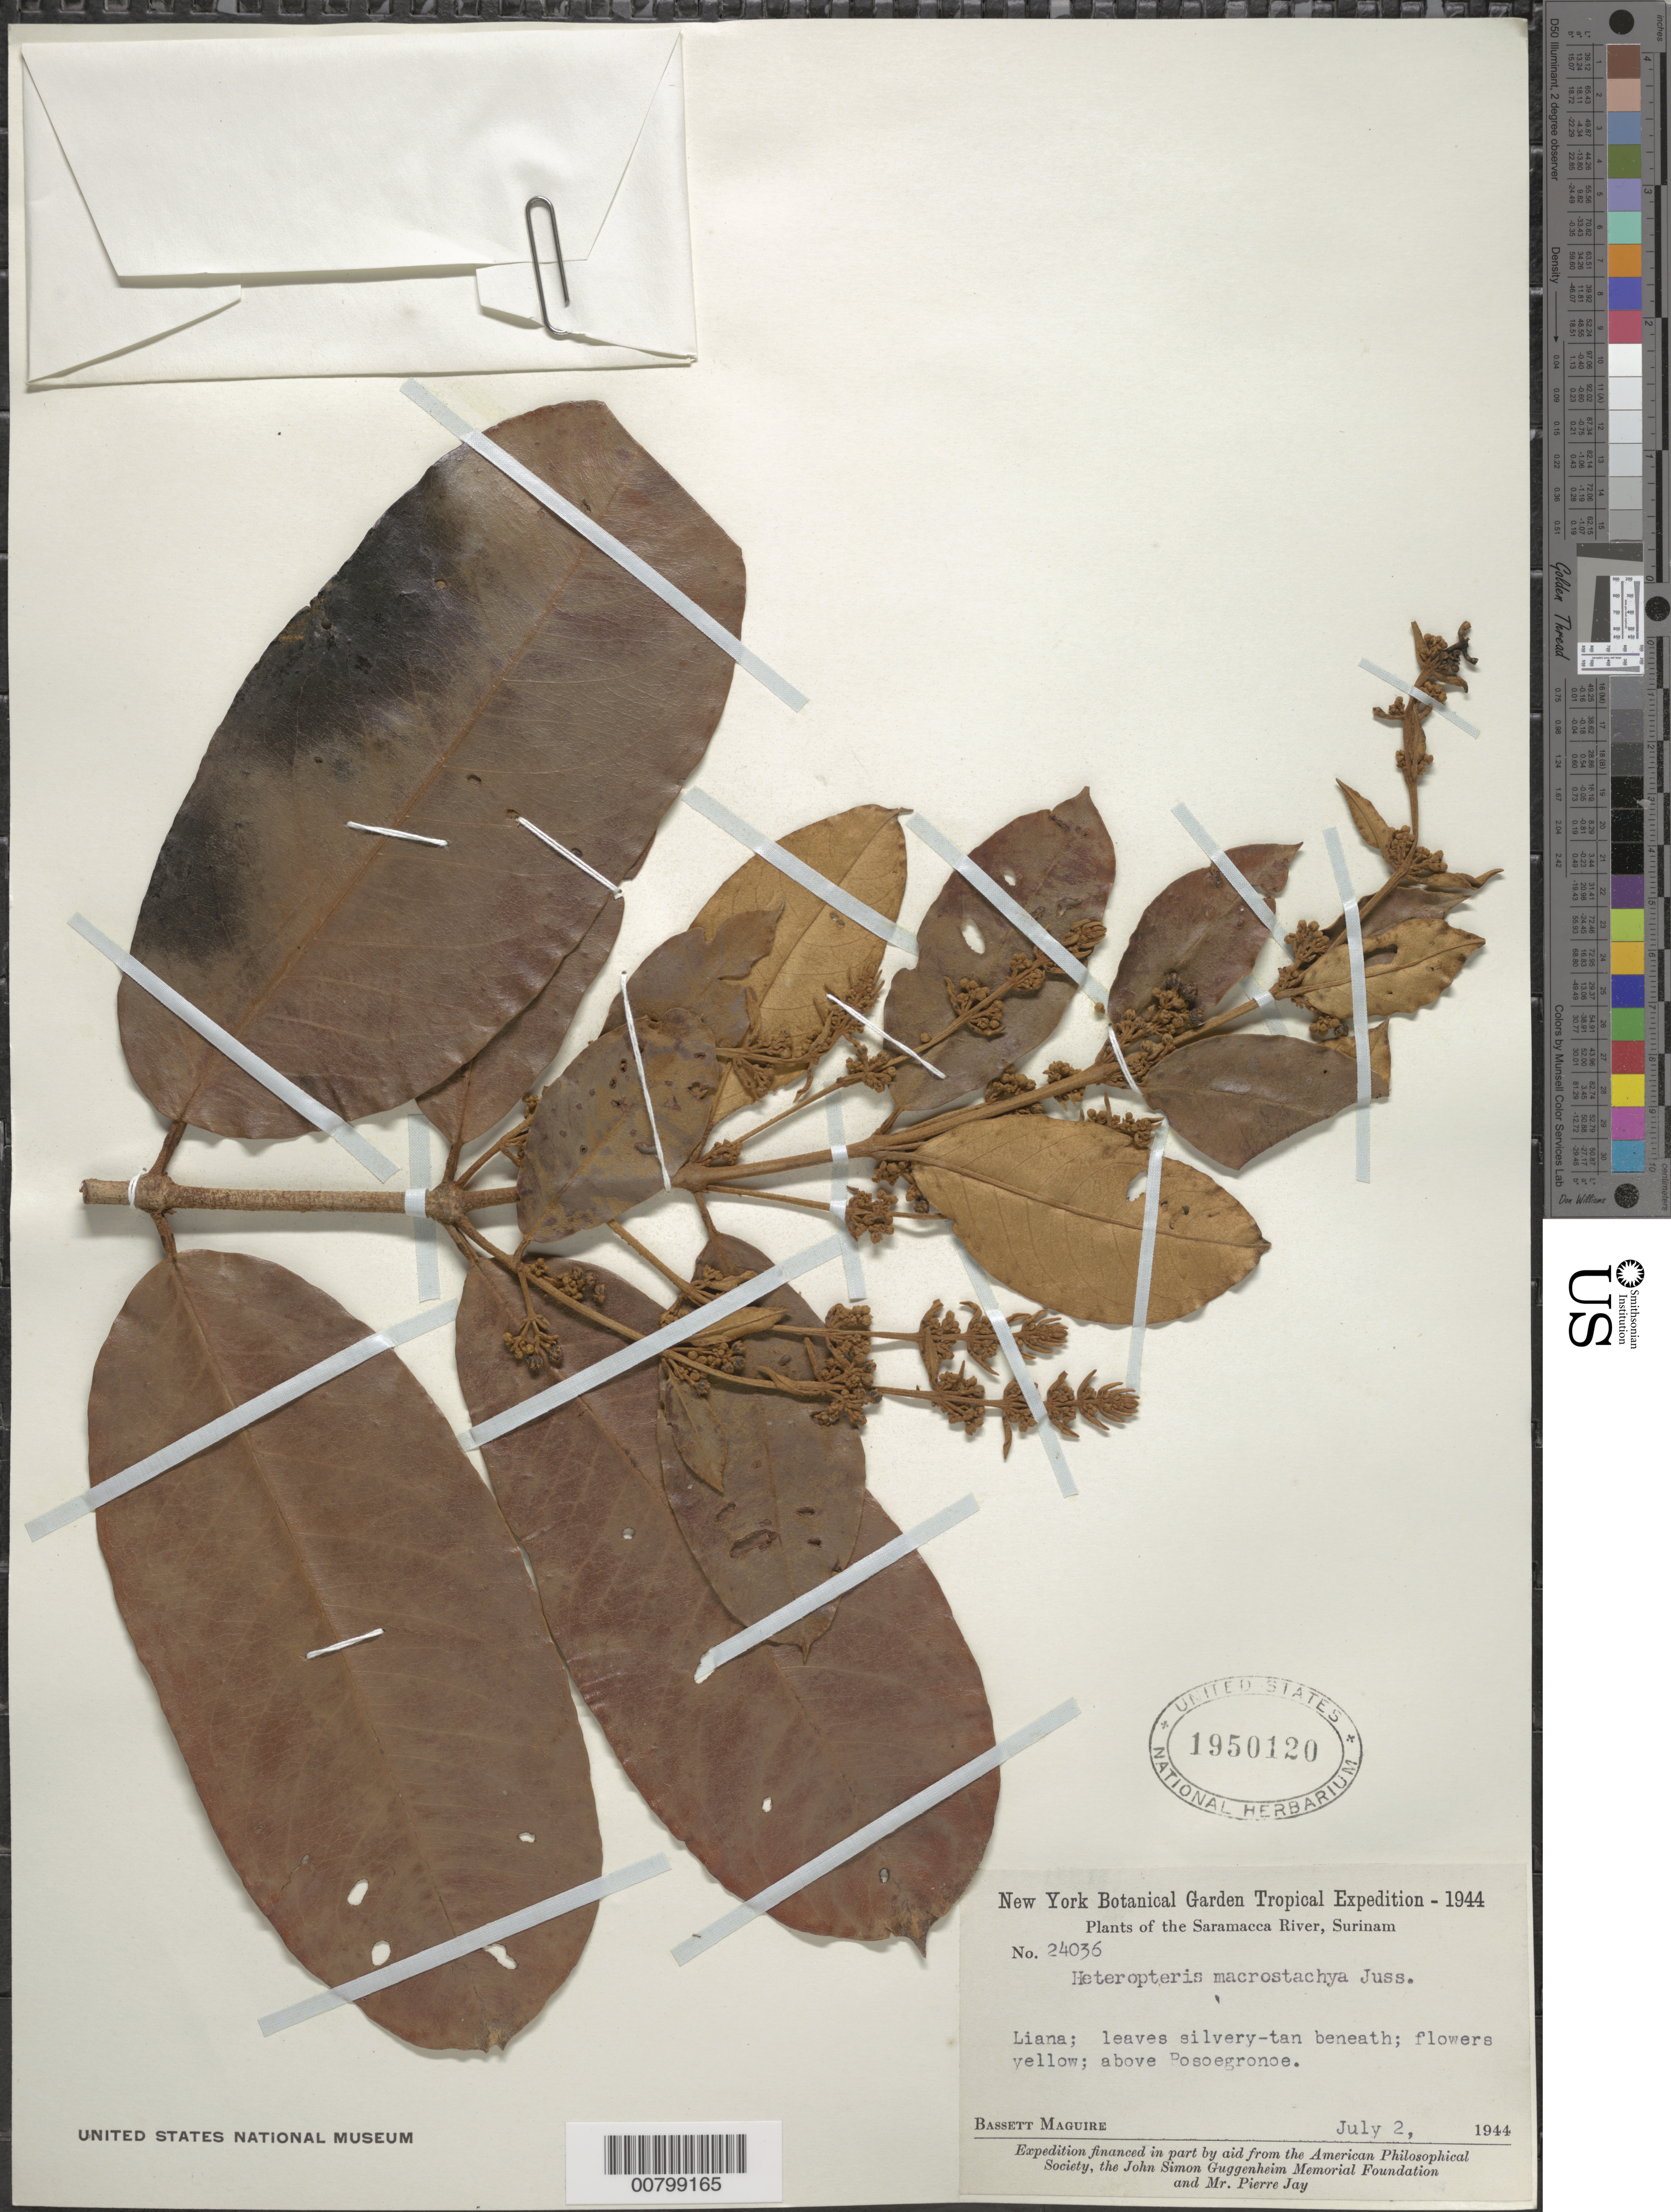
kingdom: Plantae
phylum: Tracheophyta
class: Magnoliopsida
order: Malpighiales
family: Malpighiaceae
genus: Heteropterys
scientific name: Heteropterys macrostachya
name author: A. Juss.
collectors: B. Maguire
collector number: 24036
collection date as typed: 2-Jul-44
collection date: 1944-07-02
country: Suriname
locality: Saramacca River, above Posoegronoe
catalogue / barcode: US 1950120